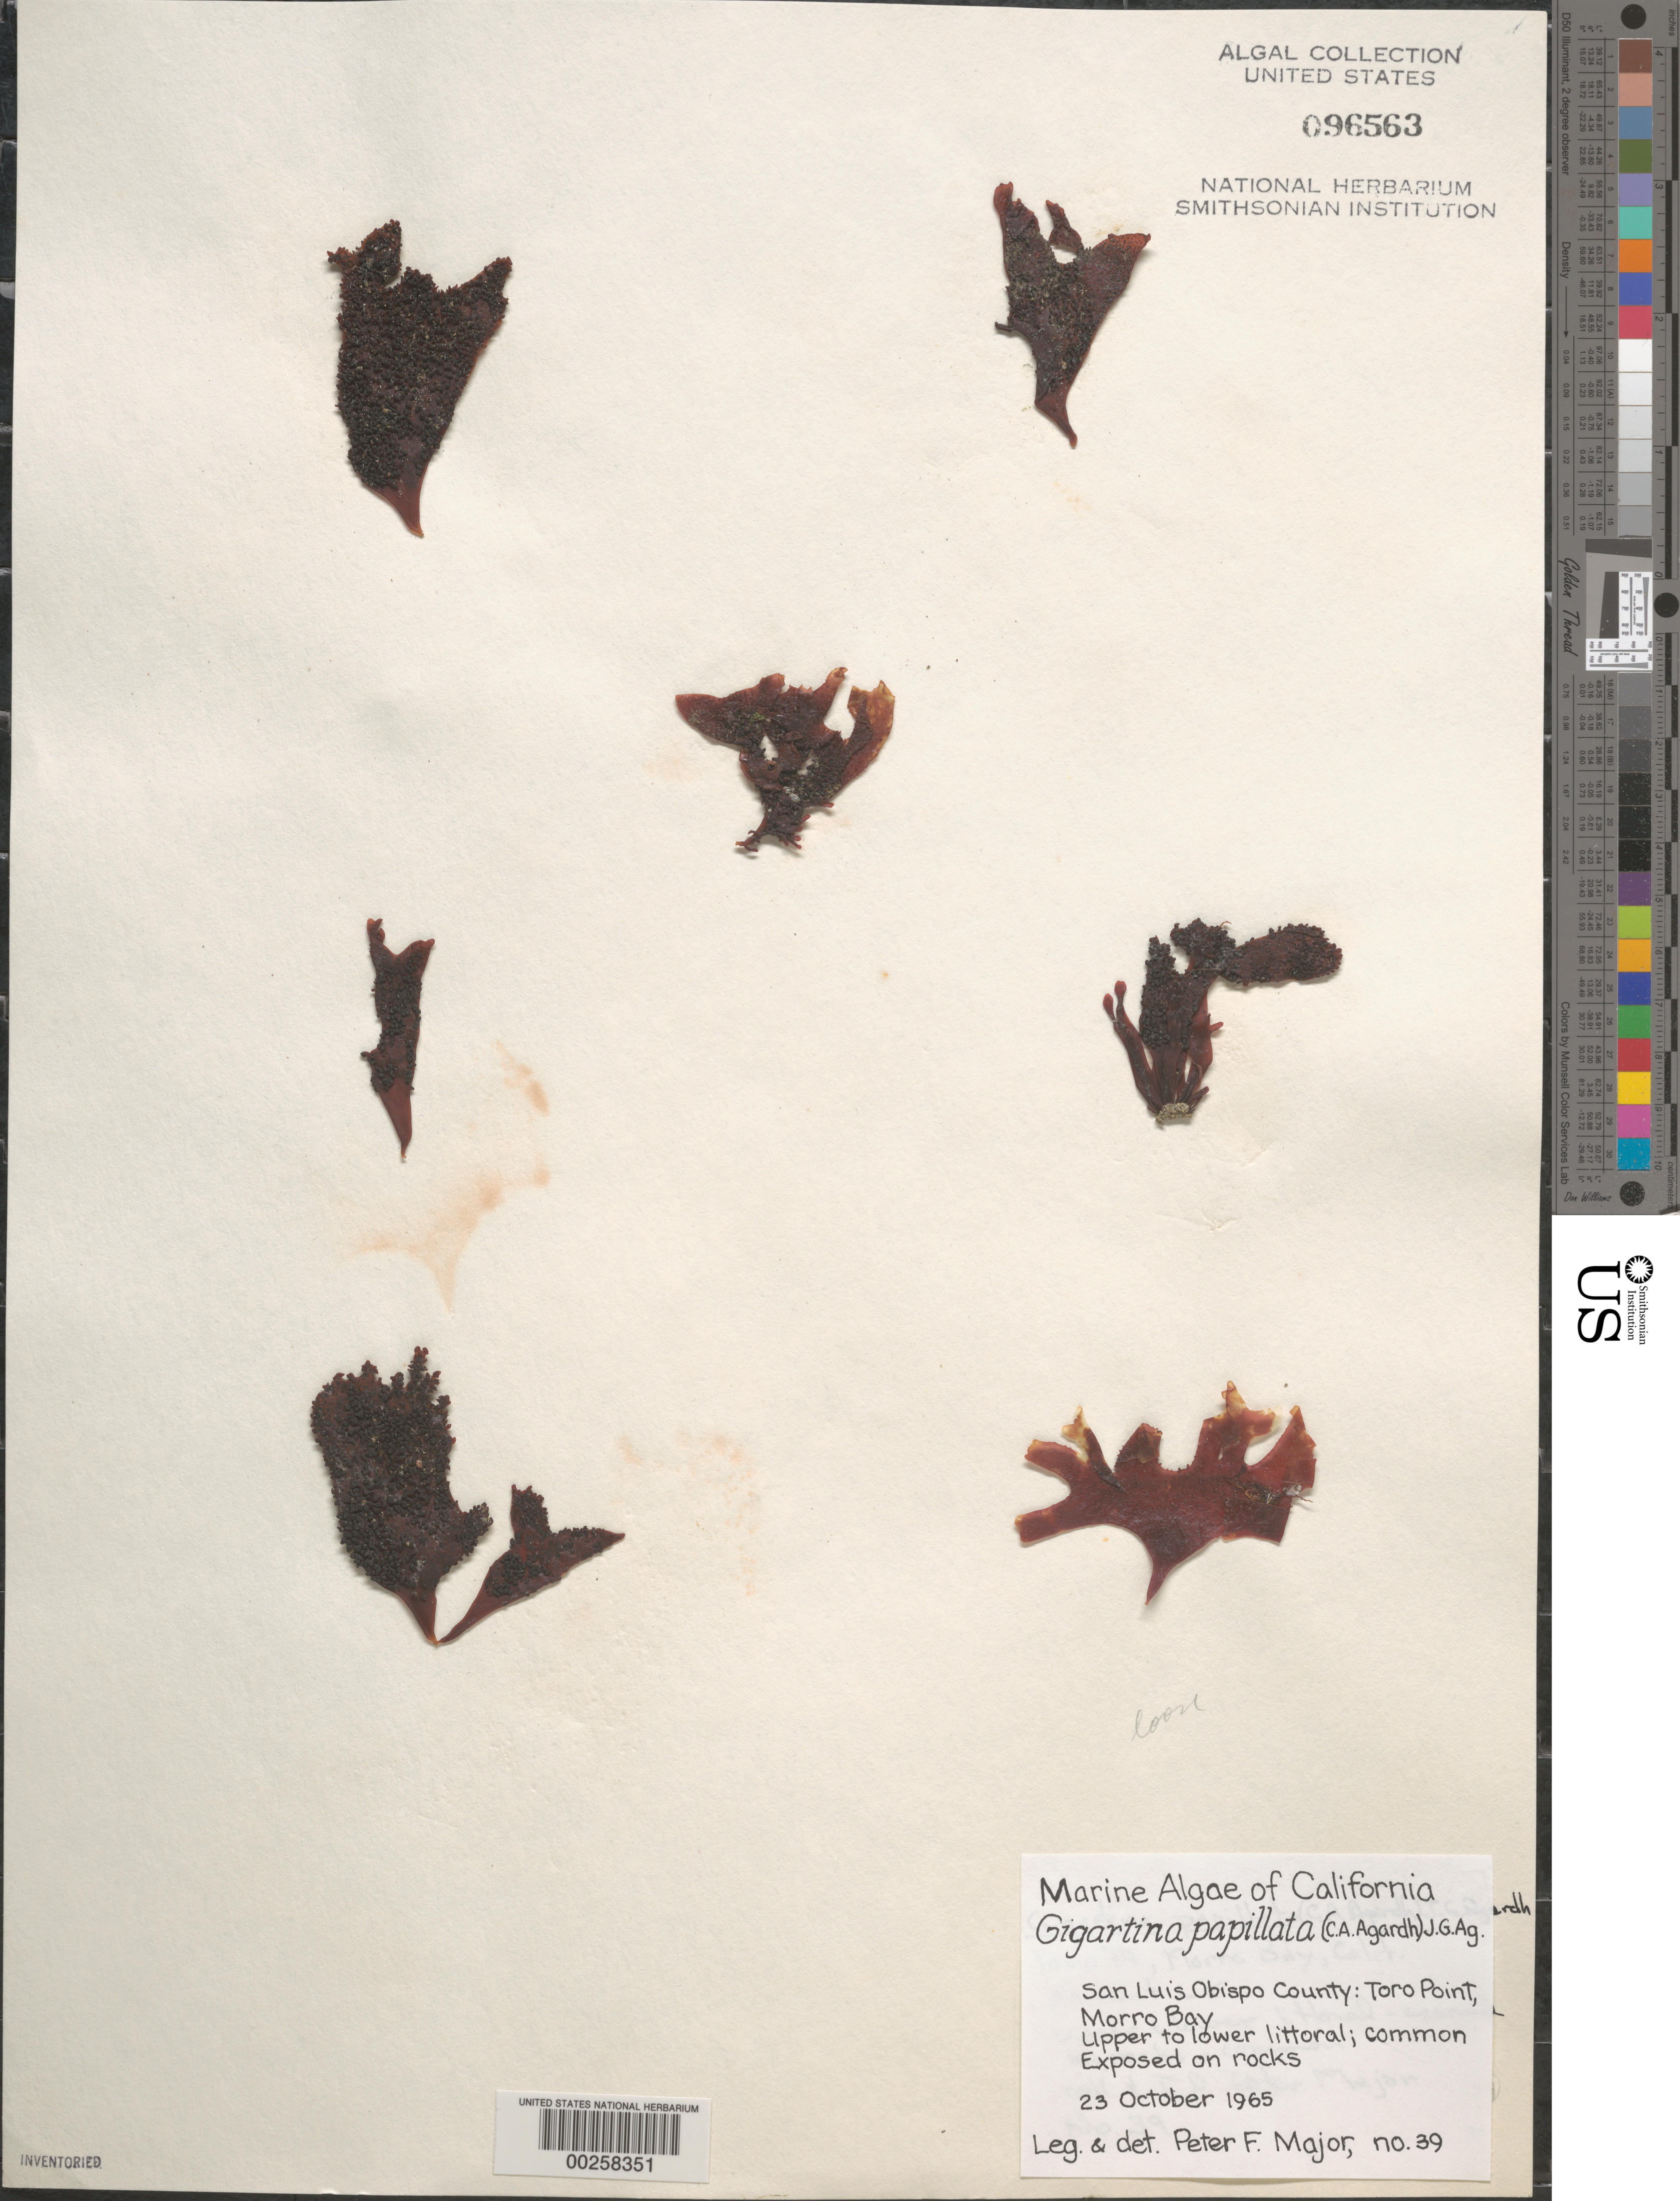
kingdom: Plantae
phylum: Rhodophyta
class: Florideophyceae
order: Gigartinales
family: Phyllophoraceae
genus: Mastocarpus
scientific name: Mastocarpus papillatus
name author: (C. Agardh) Kütz.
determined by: Algae name updating Project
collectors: P. Major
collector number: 39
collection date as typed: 23 Oct 1965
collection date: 1965-10-23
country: United States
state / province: California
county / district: San Luis Obispo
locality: Toro Point, Morro Bay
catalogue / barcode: US 96563